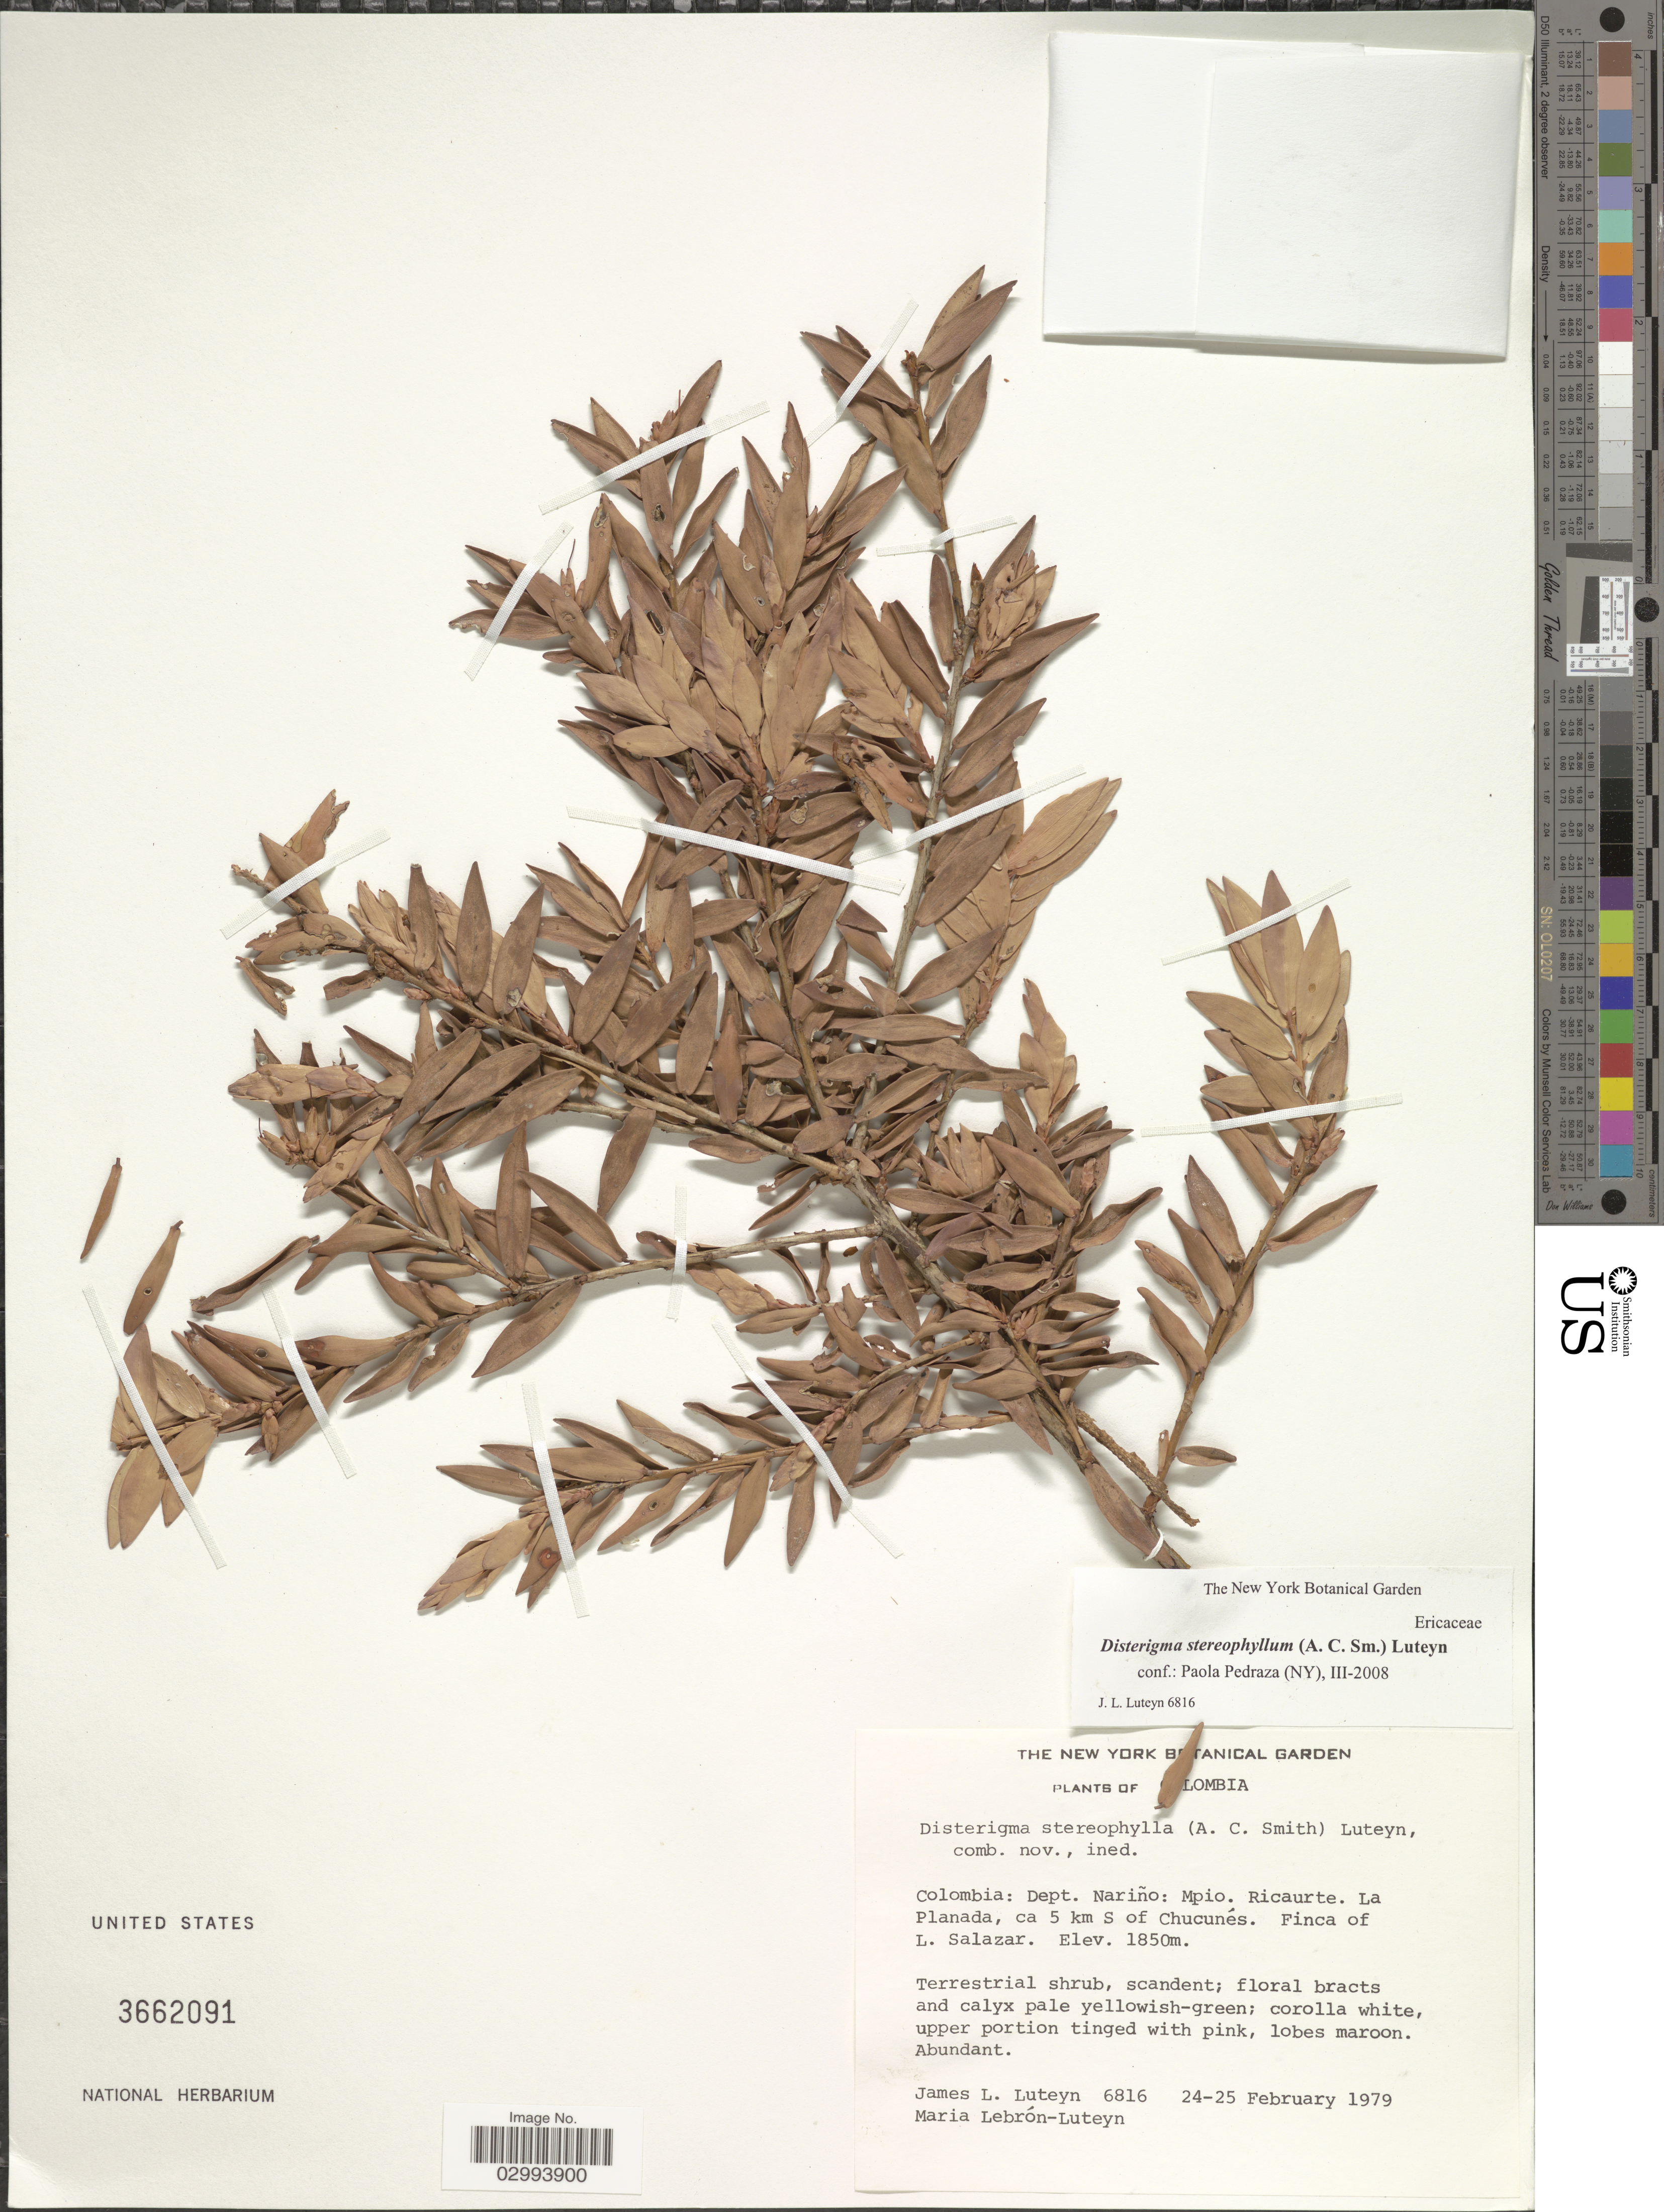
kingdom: Plantae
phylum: Tracheophyta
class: Magnoliopsida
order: Ericales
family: Ericaceae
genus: Disterigma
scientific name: Disterigma stereophyllum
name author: (A.C. Sm.) Luteyn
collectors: J. L. Luteyn & M. L. Lebrón-Luteyn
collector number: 6816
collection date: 1979-02-24/1979-02-25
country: Colombia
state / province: Nariño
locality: Dept. Nariño: Mpio. Ricaurte. La Planada, ca 5 km S of Chucunés. Finca of L. Salazar.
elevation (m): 1850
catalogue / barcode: US 3662091